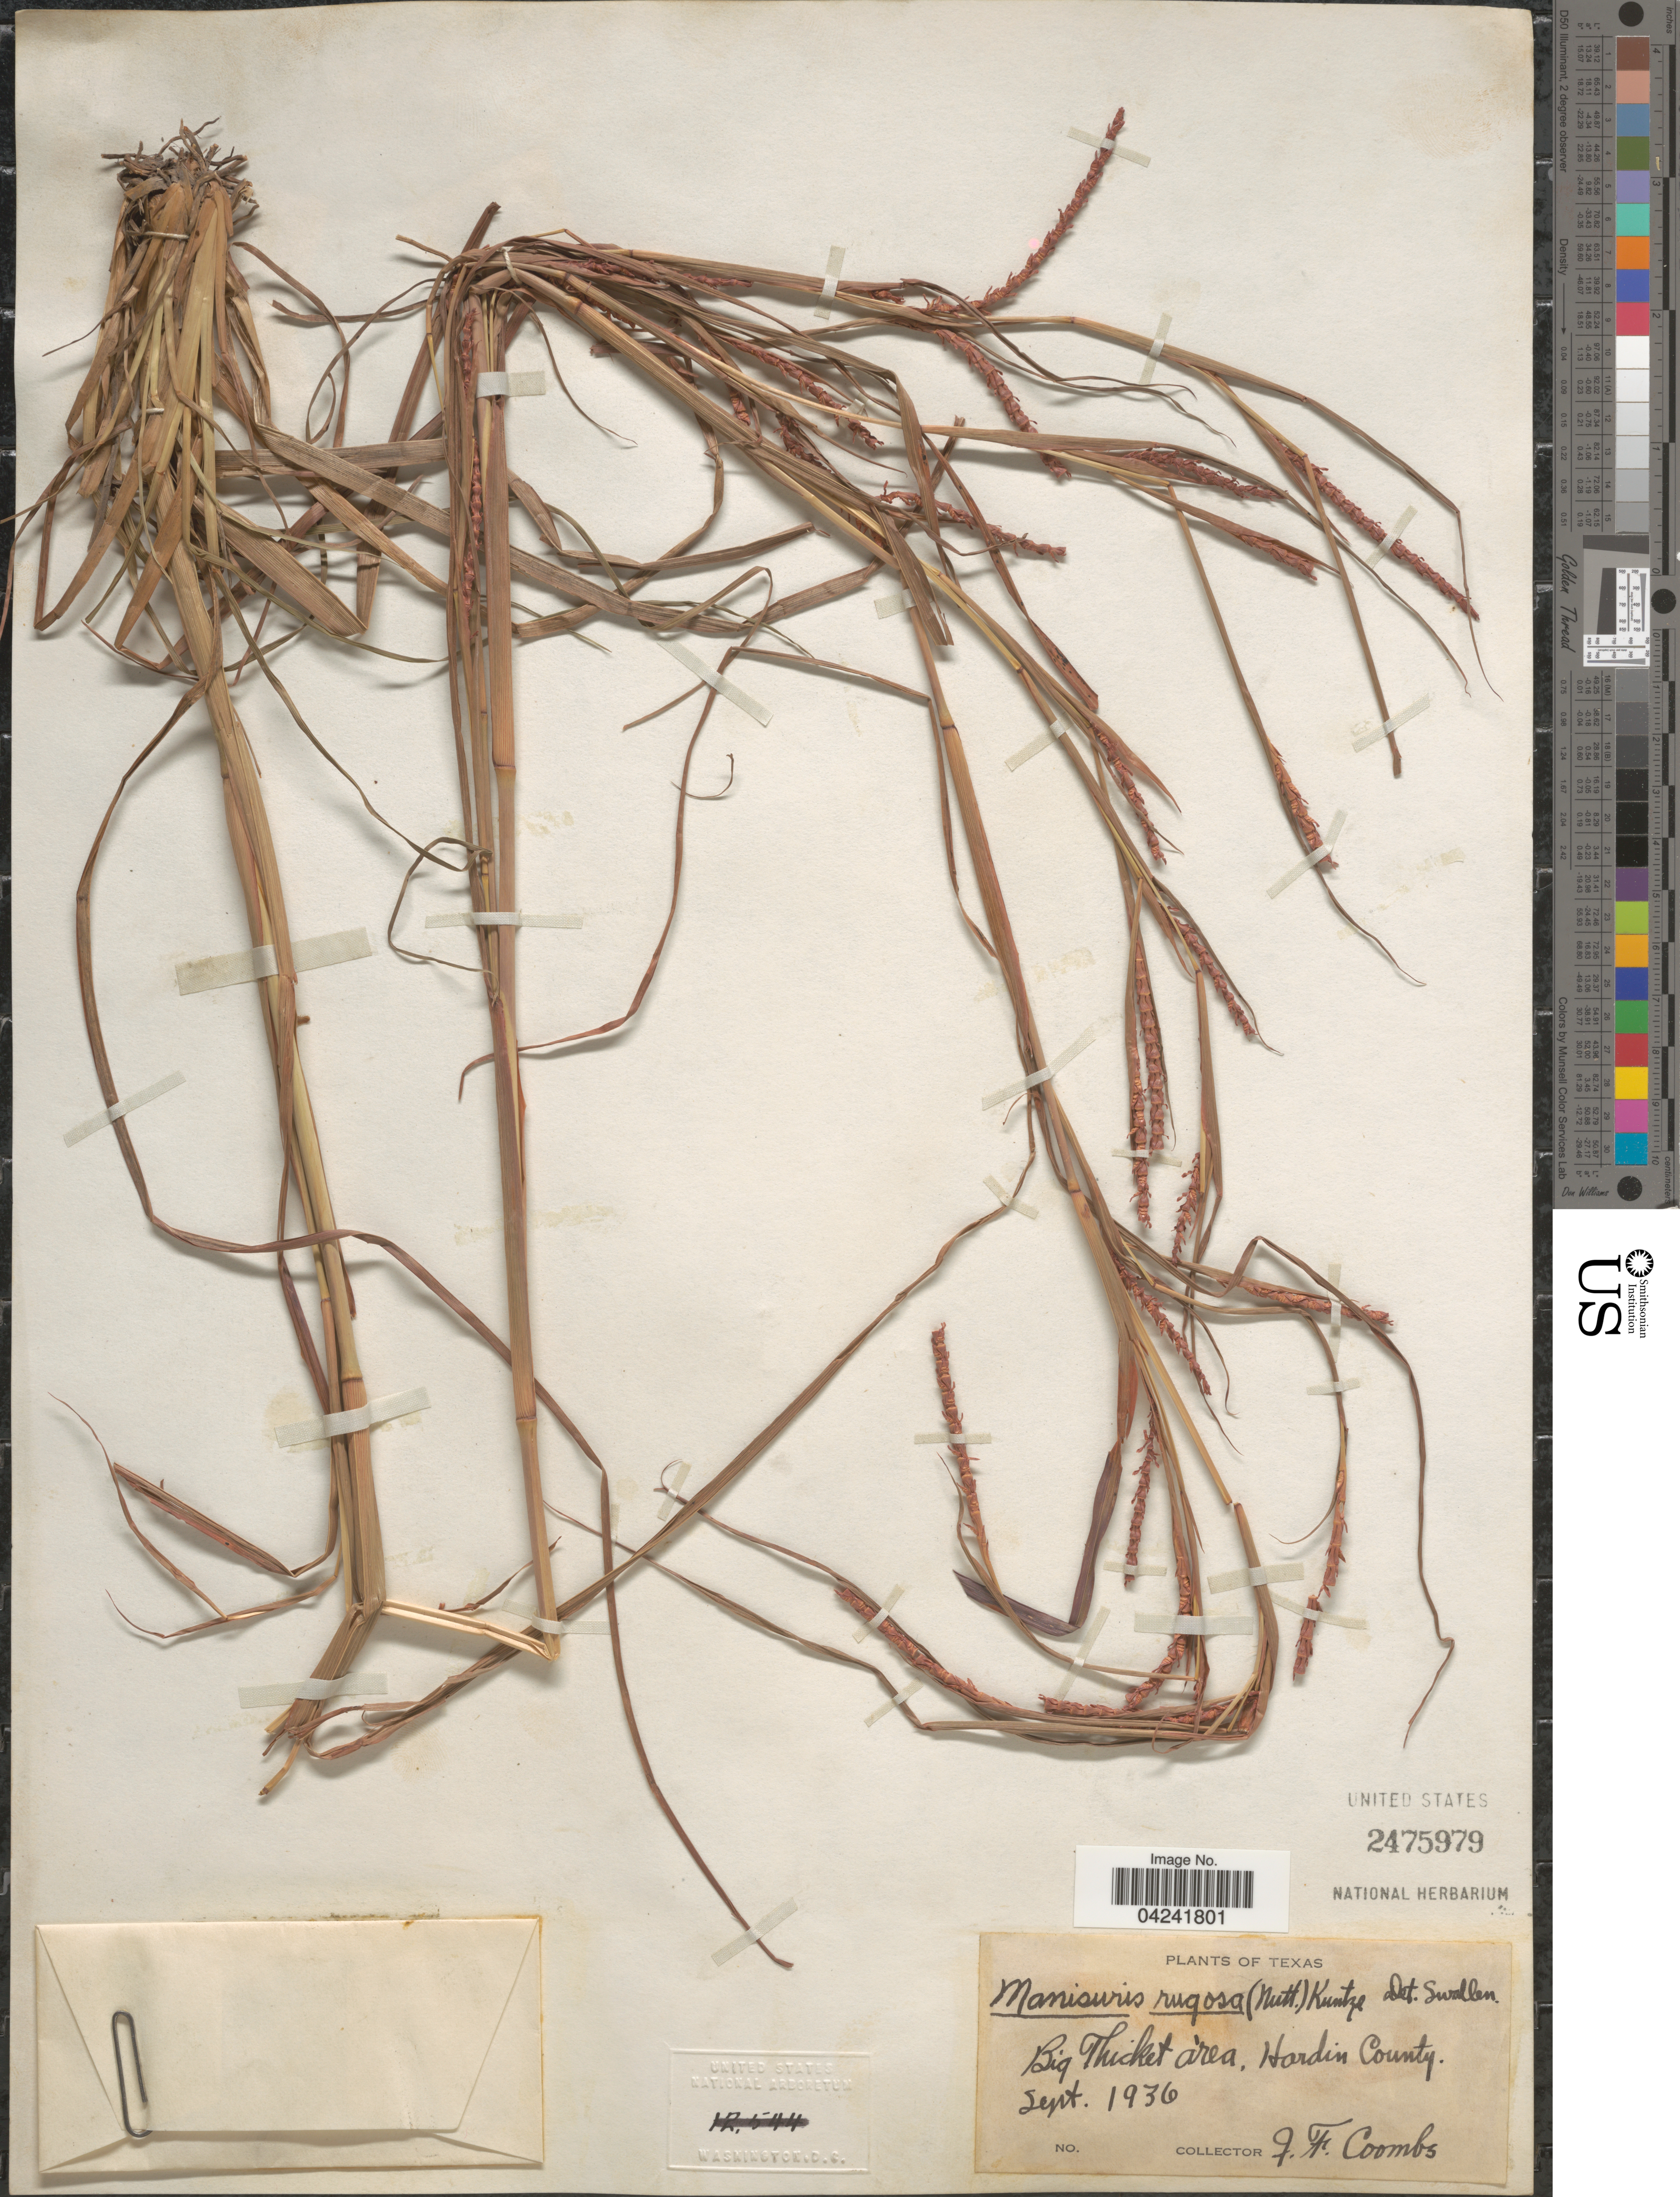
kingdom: Plantae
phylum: Tracheophyta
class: Liliopsida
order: Poales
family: Poaceae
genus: Mnesithea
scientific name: Mnesithea rugosa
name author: (Nutt.) de Koning & Sosef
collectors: J. Coombs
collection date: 1936-09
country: United States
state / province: Texas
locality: Big Thicket àrea, Hardin County.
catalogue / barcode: US 2475979